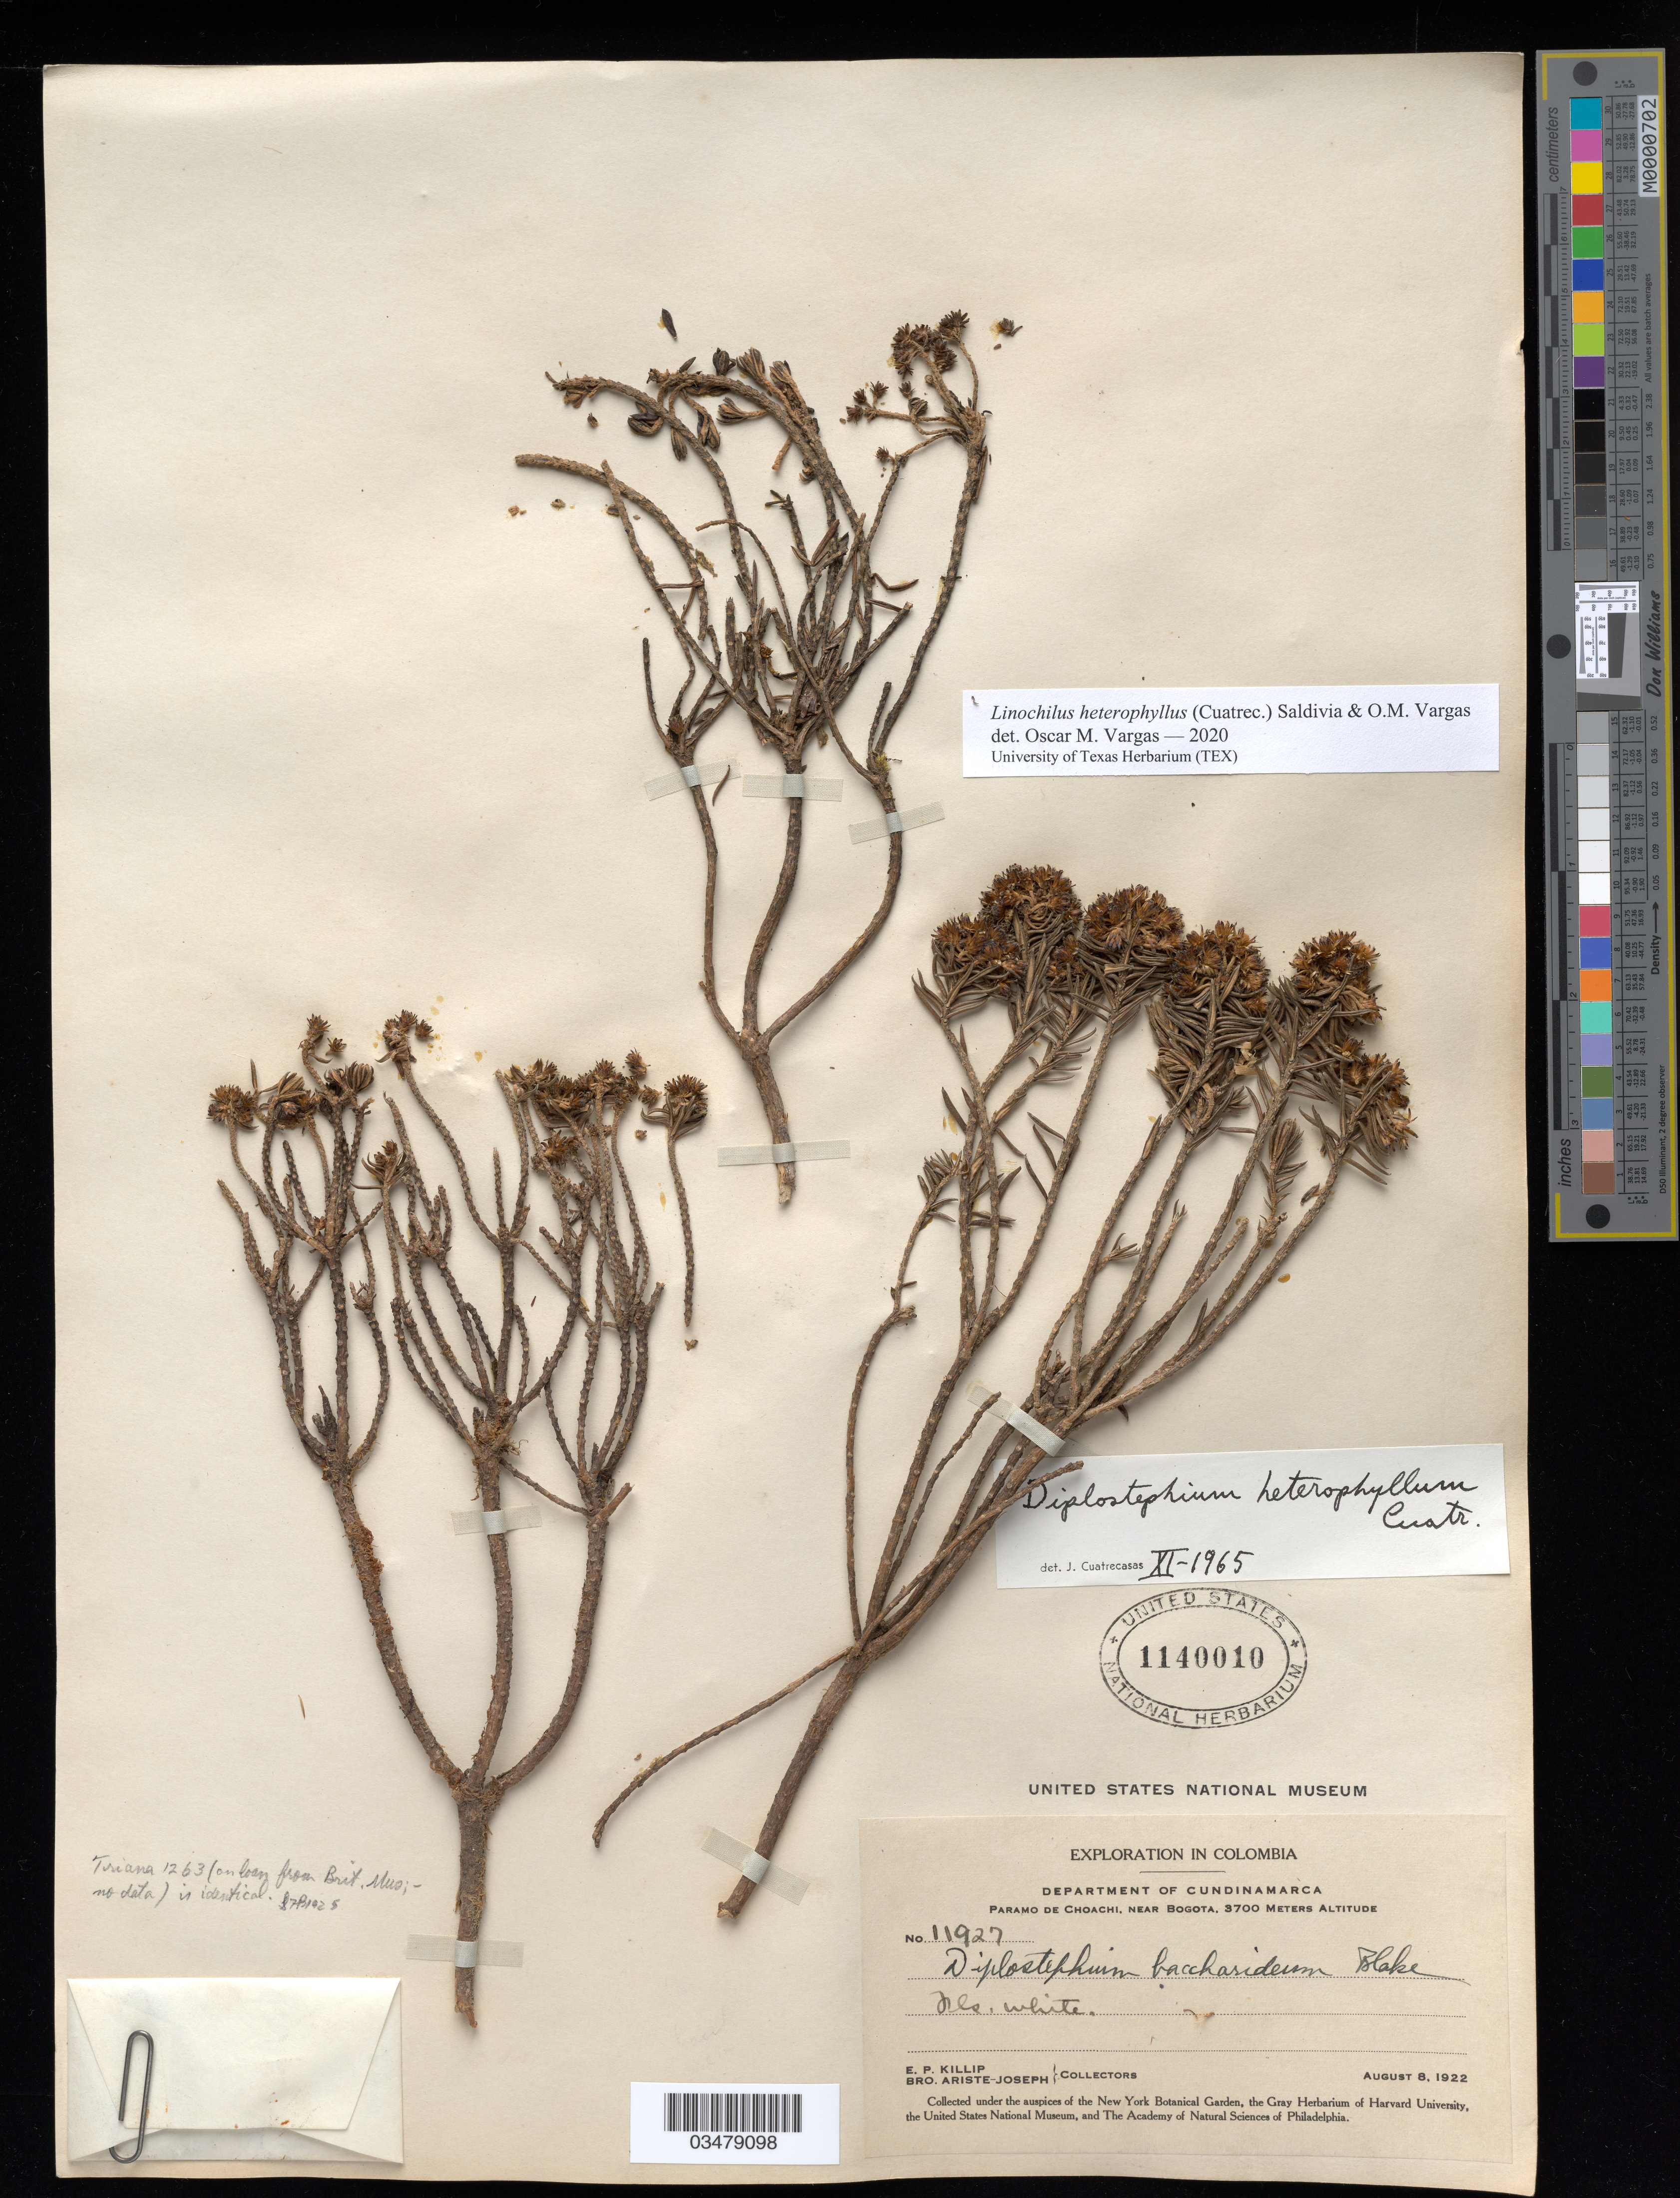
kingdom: Plantae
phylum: Tracheophyta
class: Magnoliopsida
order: Asterales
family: Asteraceae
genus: Linochilus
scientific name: Linochilus heterophyllus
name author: (Cuatrec.) Saldivia & O.M. Vargas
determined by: Vargas, Oscar M.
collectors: E. P. Killip & Bro. Ariste-Joseph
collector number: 11927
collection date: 1922-08-08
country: Colombia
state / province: Cundinamarca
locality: Department of Cundinamarca, Paramo de Choachi, near Bogota.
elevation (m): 3700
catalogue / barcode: US 1140010